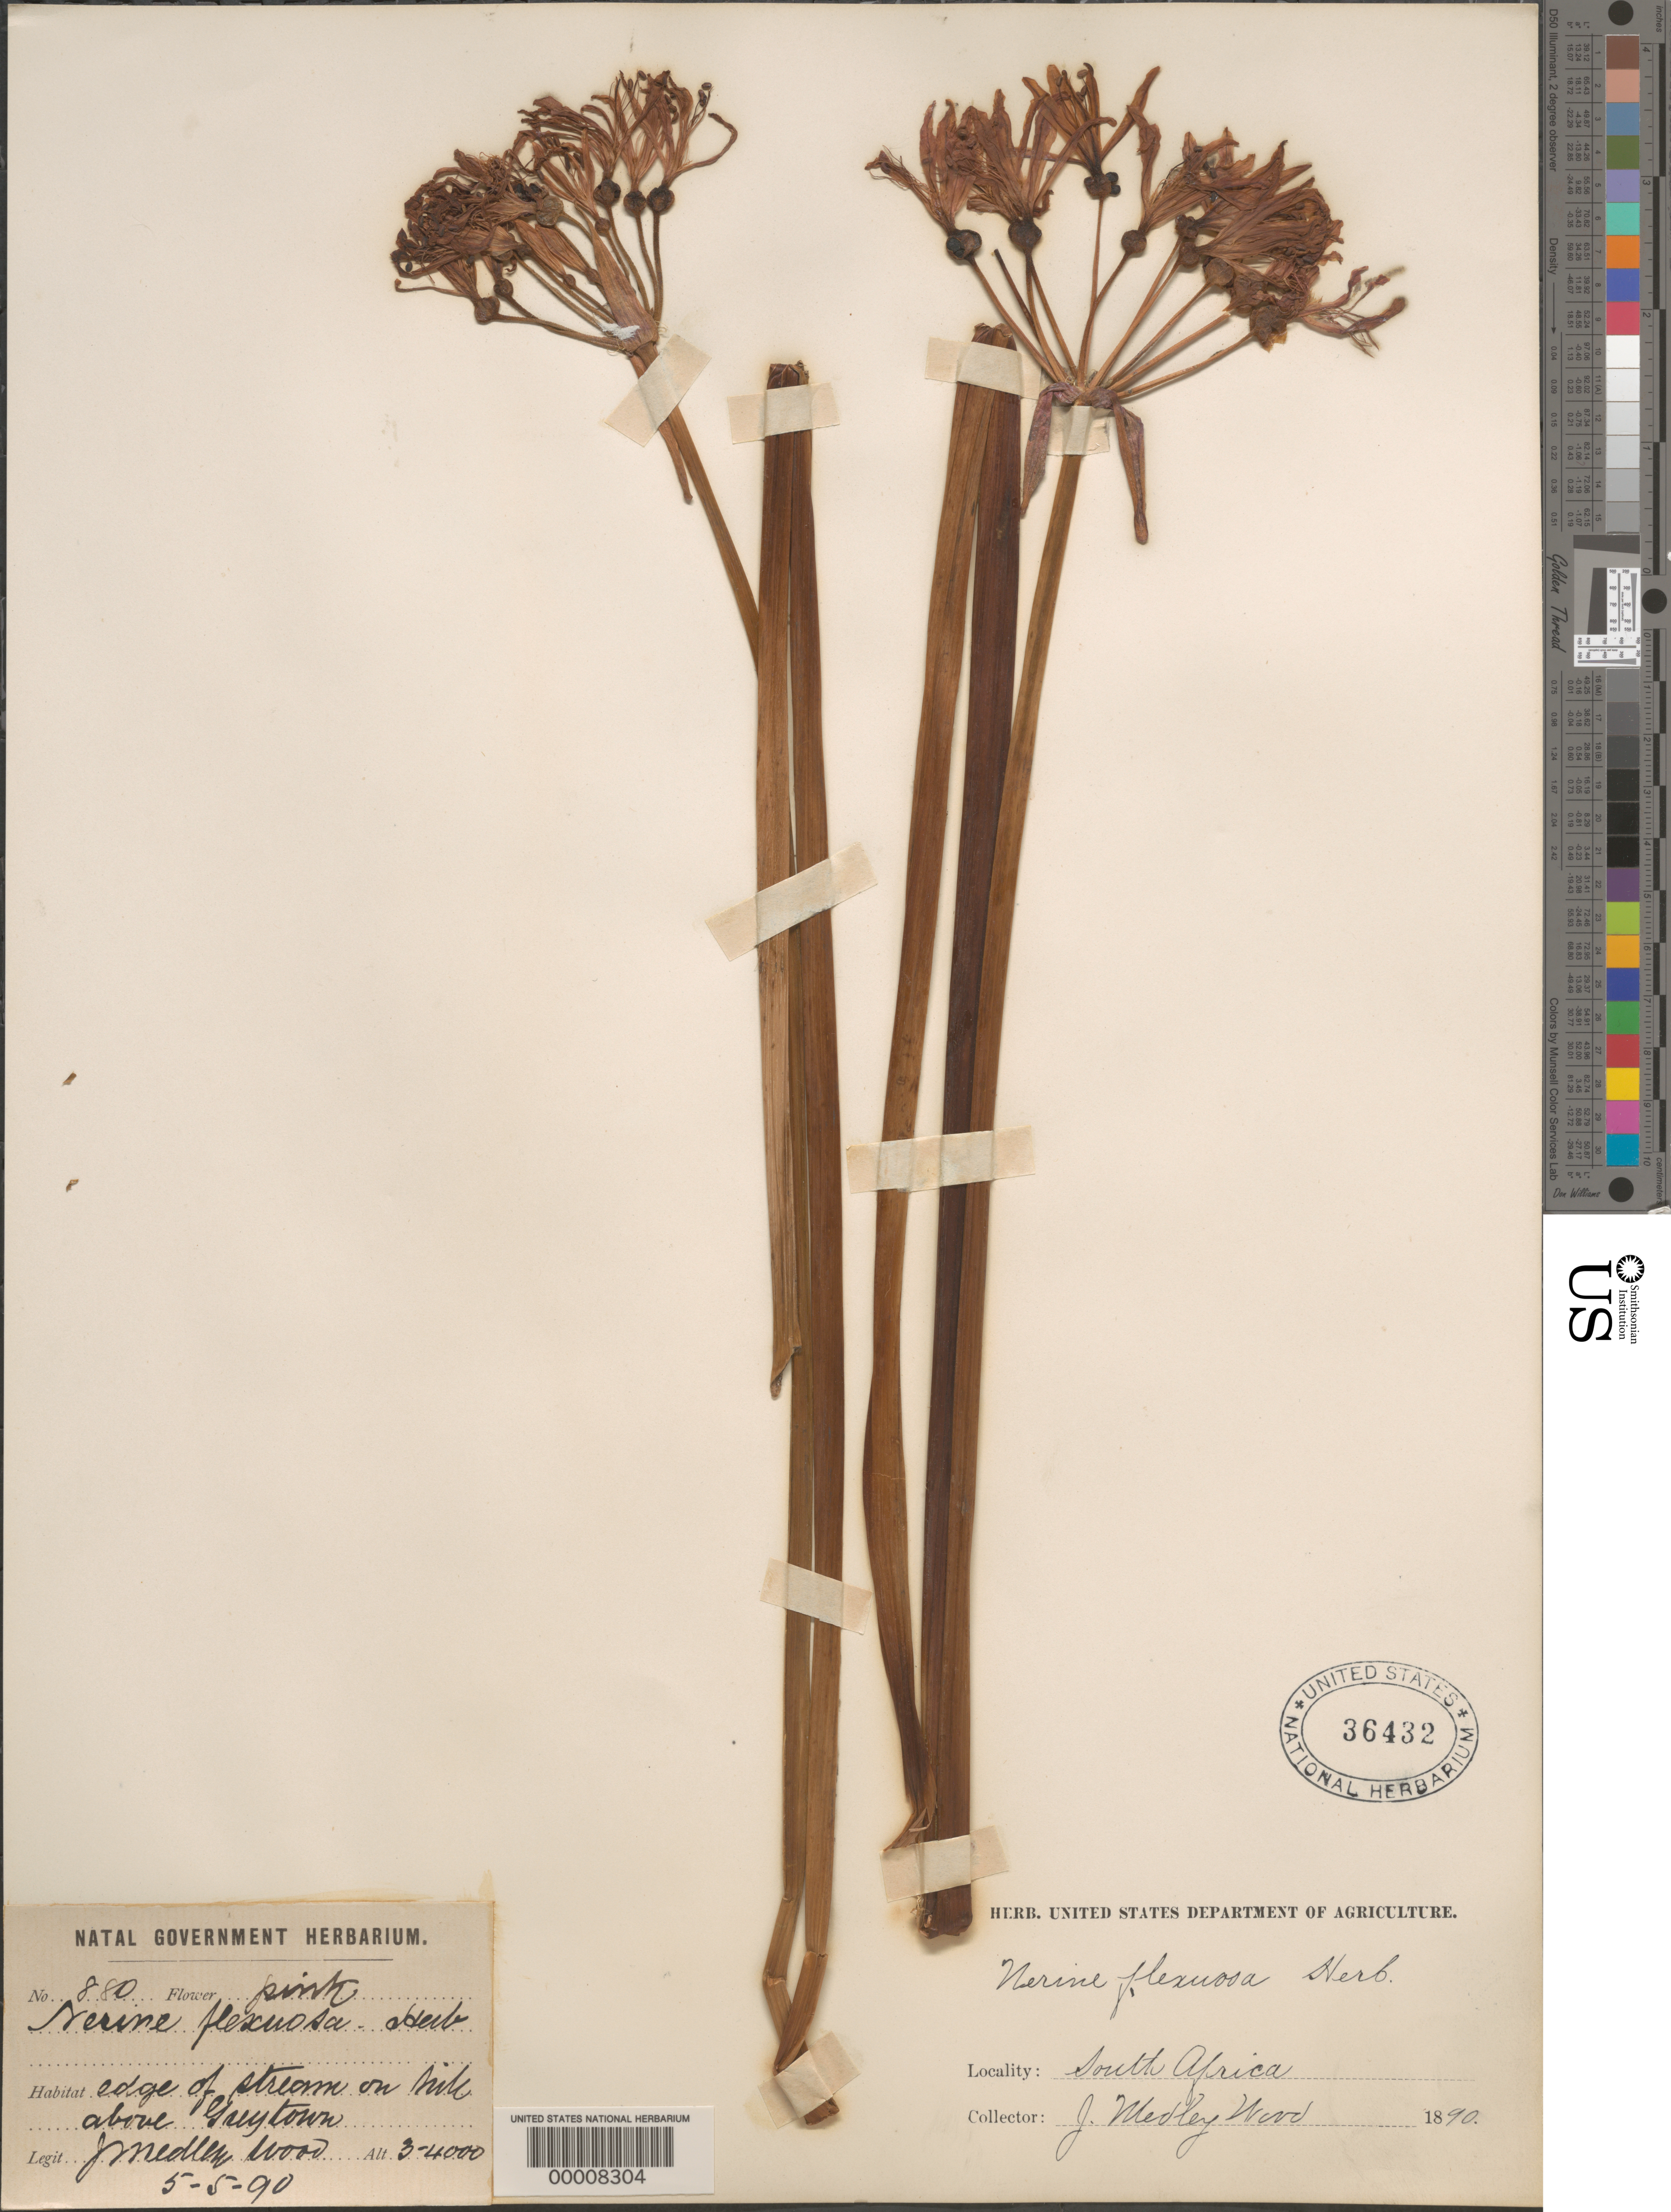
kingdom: Plantae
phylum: Tracheophyta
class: Liliopsida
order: Asparagales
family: Amaryllidaceae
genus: Nerine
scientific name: Nerine flexuosa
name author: (Jacq.) Herb.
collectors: J. Wood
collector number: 880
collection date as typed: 05 May 1890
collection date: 1890-05-05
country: South Africa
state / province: KwaZulu-Natal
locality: Above greytown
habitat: Edge of stream on hill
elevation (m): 914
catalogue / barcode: US 36432